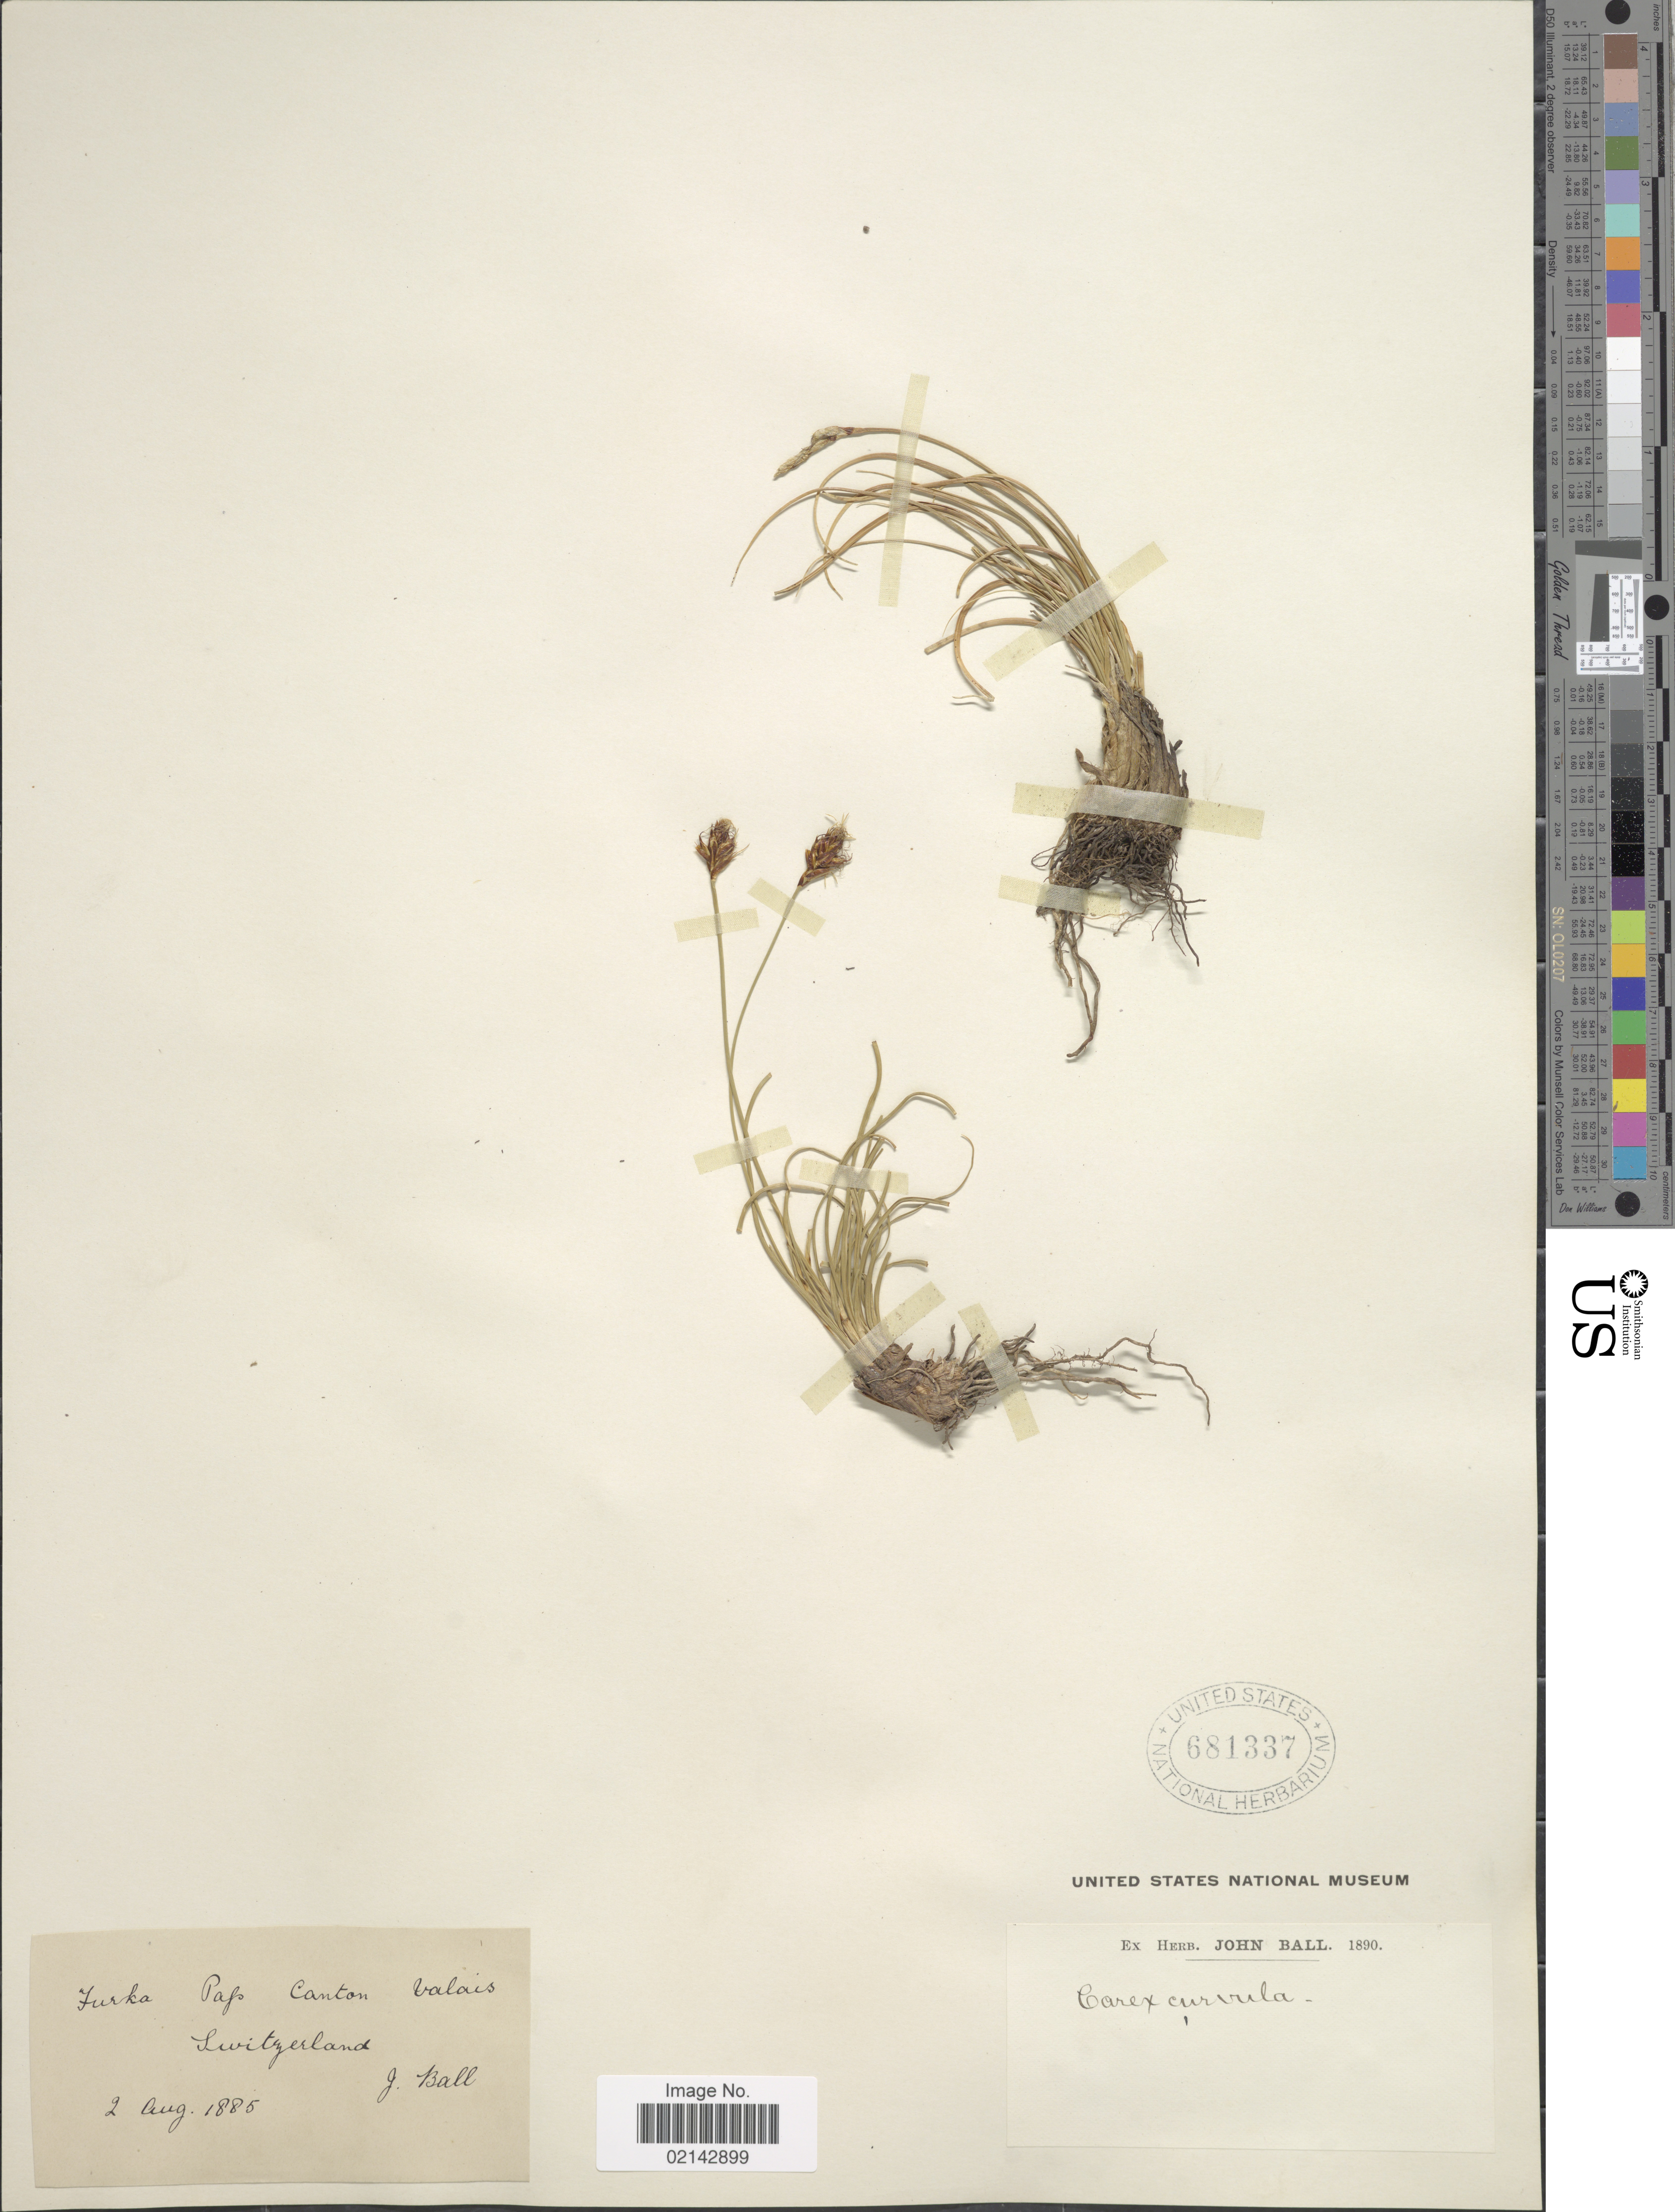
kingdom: Plantae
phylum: Tracheophyta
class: Liliopsida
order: Poales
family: Cyperaceae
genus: Carex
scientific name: Carex curvula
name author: All.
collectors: J. Ball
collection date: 1885-08-02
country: Switzerland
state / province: Valais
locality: Furka Pass Canton Valais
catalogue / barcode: US 681337